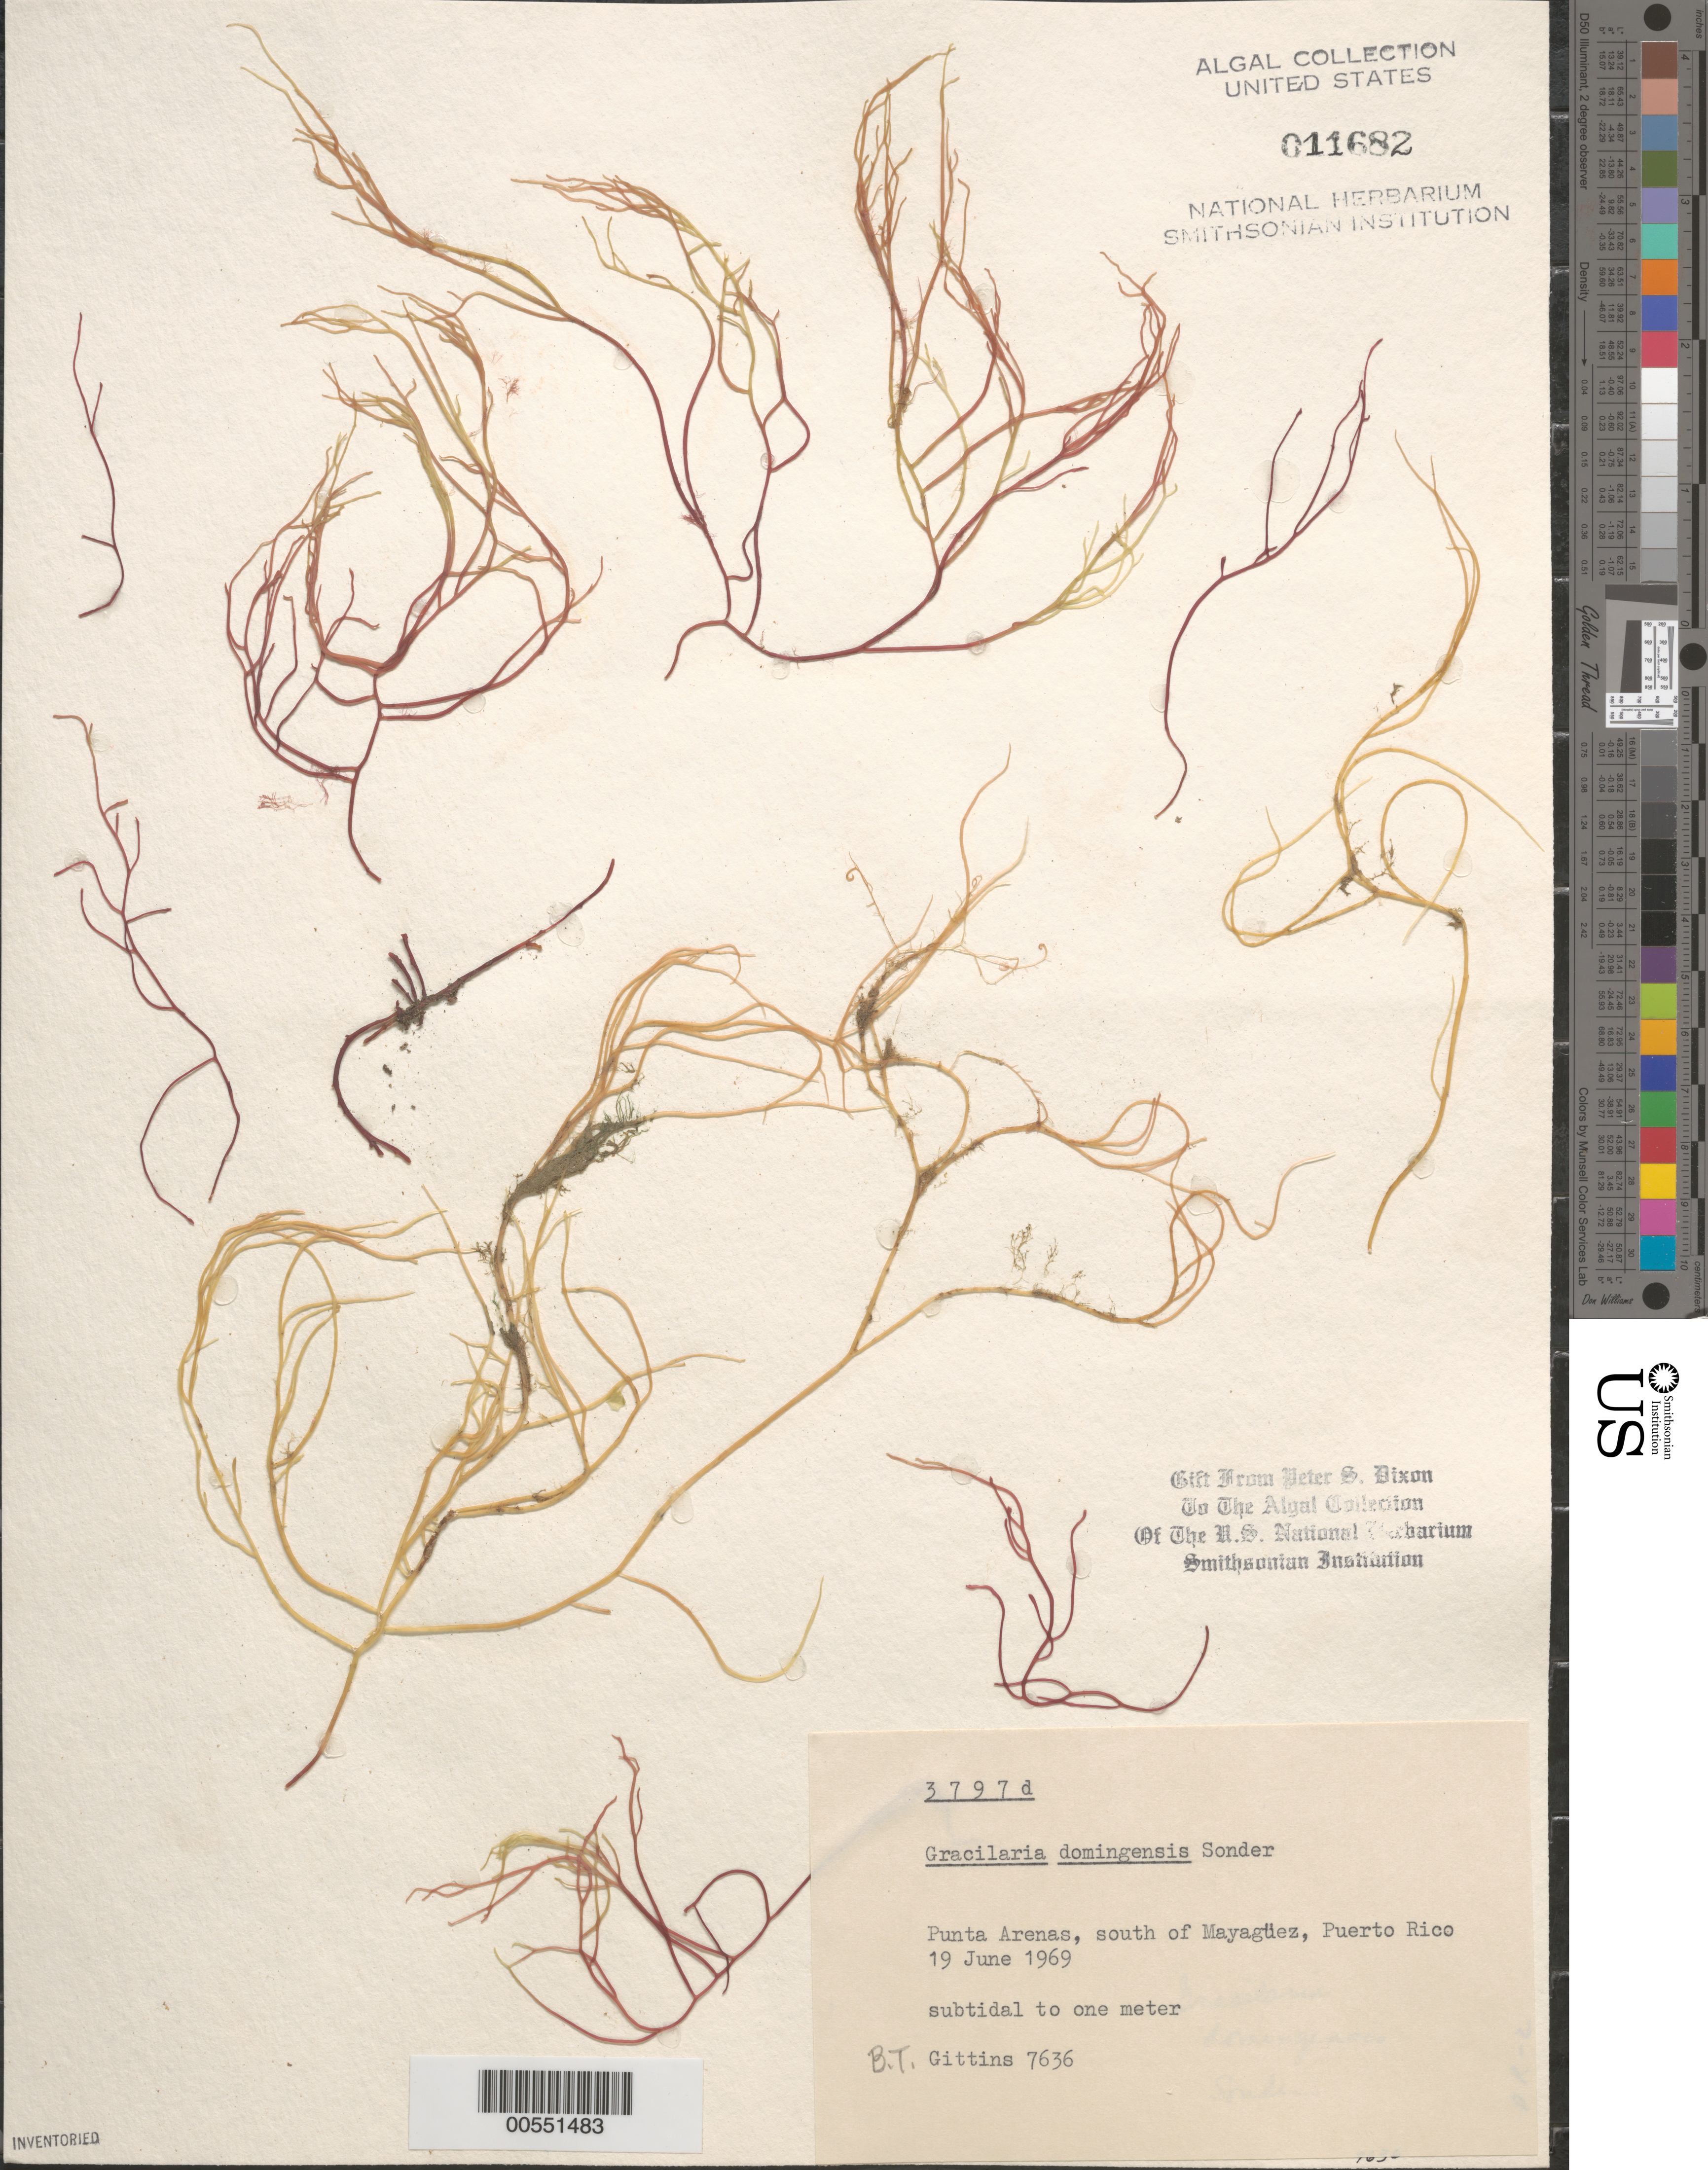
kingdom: Plantae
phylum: Rhodophyta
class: Florideophyceae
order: Gracilariales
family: Gracilariaceae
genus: Gracilaria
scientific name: Gracilaria domingensis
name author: (Kütz.) O.G. Sond. in Dickie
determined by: Dixon, P. S.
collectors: B. Gittins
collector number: BTG 7636 & PSD 3797D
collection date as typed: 19 Jun 1969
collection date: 1969-06-19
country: Puerto Rico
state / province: Mayaguez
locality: Punta arenas, south of mayaguez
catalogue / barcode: US 11682